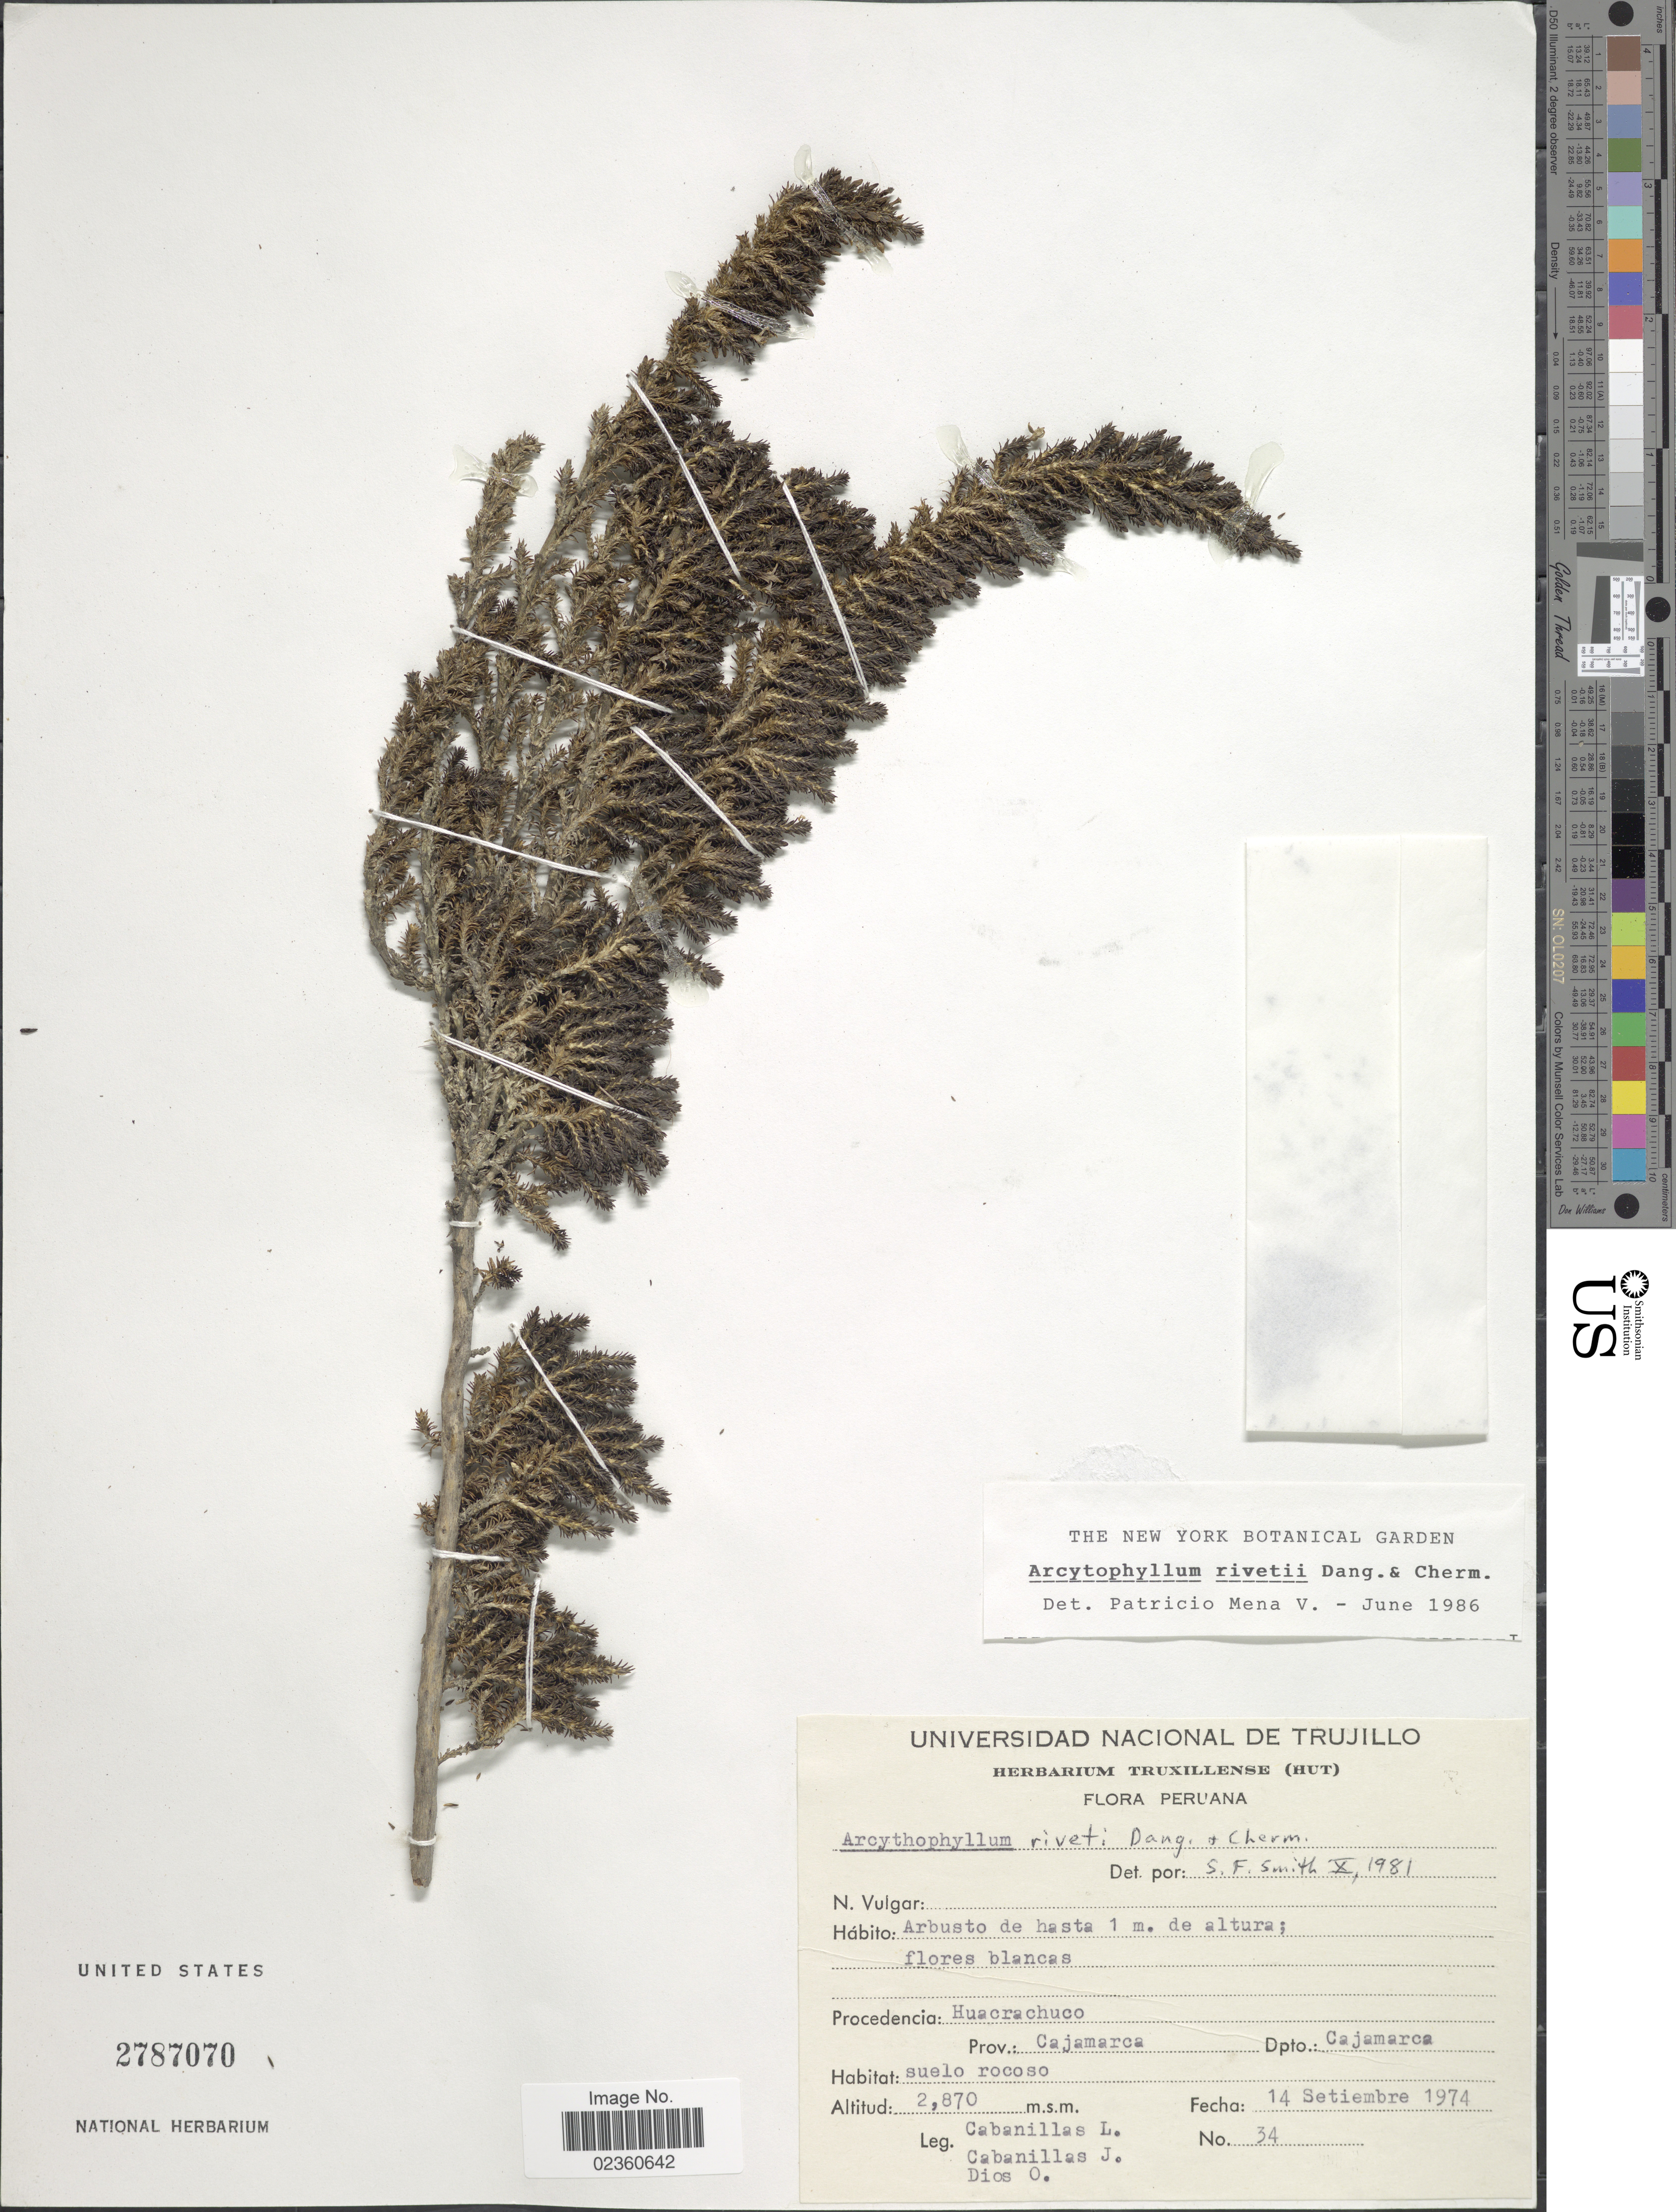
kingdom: Plantae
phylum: Tracheophyta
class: Magnoliopsida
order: Gentianales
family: Rubiaceae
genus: Arcytophyllum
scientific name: Arcytophyllum rivetii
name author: Danguy & Cherm.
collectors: L. Cabanillas, J. Cabanillas & O. Dios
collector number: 34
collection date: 1974-09-14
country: Peru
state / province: Cajamarca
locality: Huacrachuco, Dpto Cajamarca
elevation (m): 2870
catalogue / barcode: US 2787070